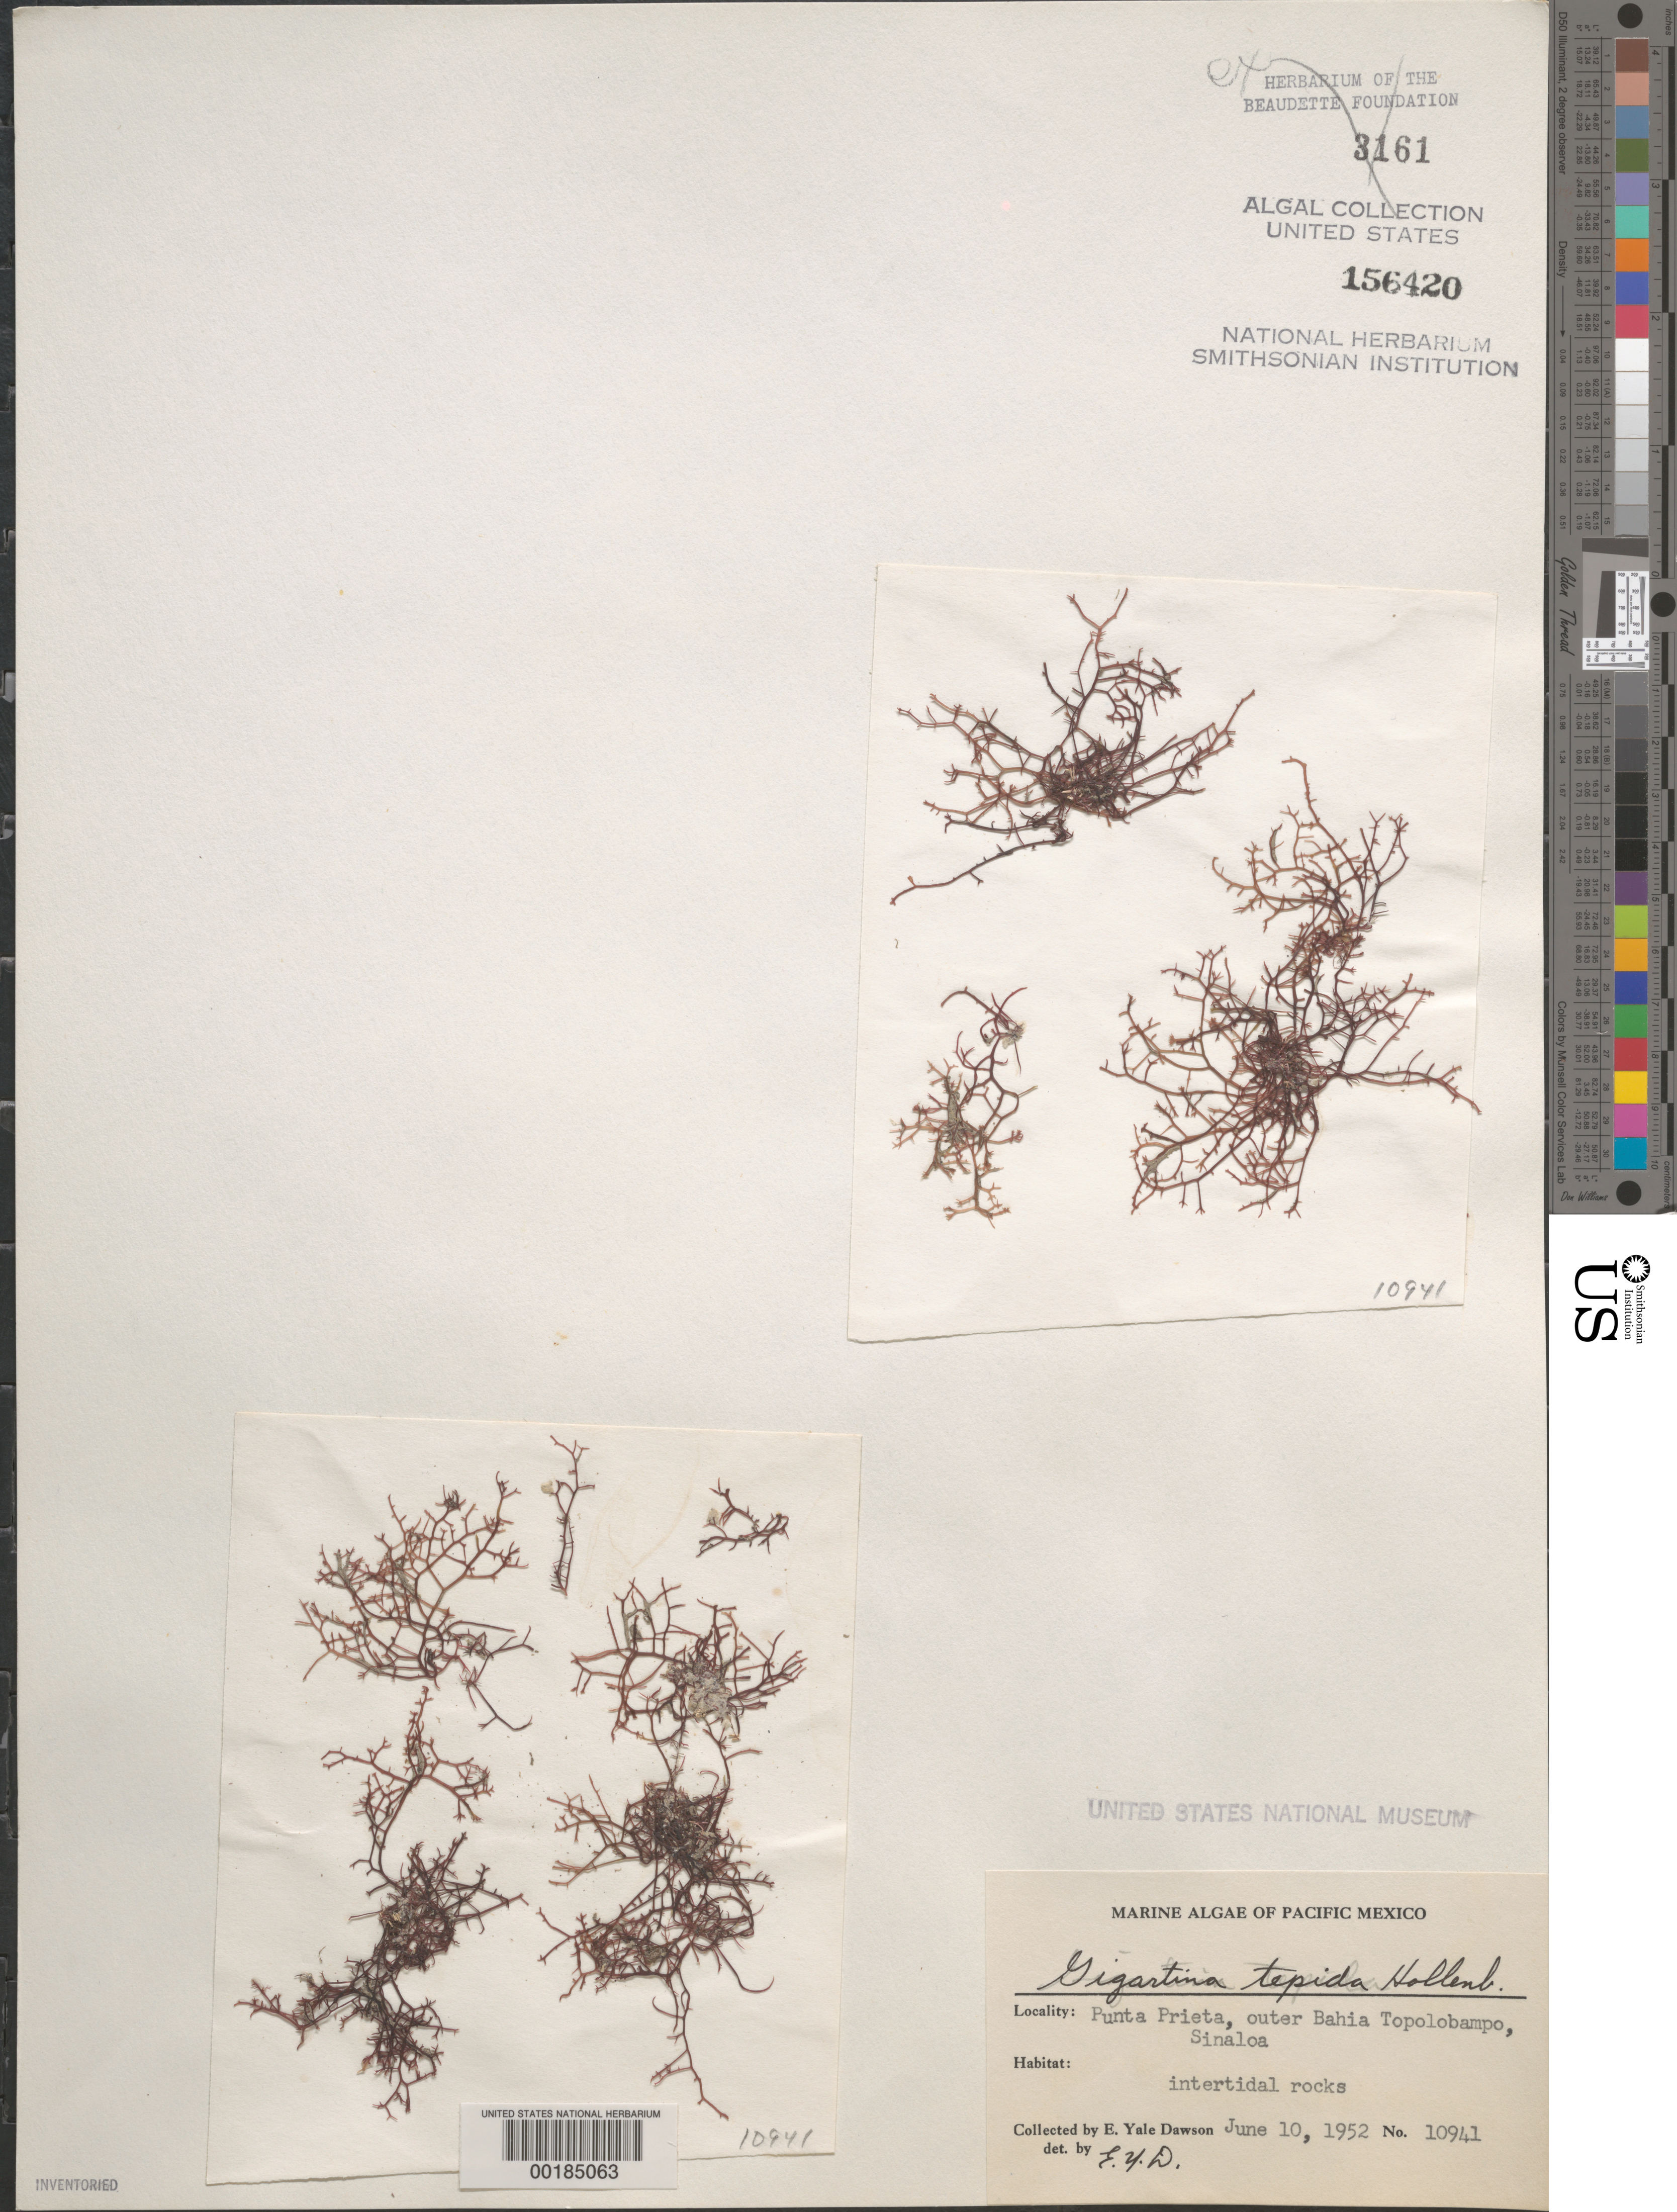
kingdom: Plantae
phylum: Rhodophyta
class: Florideophyceae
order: Gigartinales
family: Gigartinaceae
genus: Chondracanthus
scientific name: Chondracanthus tepidus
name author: (Hollenb.) Guiry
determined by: Algae name updating Project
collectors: E. Y. Dawson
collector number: EYD 10941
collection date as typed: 10 Jun 1952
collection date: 1952-06-10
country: Mexico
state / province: Sinaloa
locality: Punta Prieta, outer Bahia Topolobampo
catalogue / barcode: US 156420